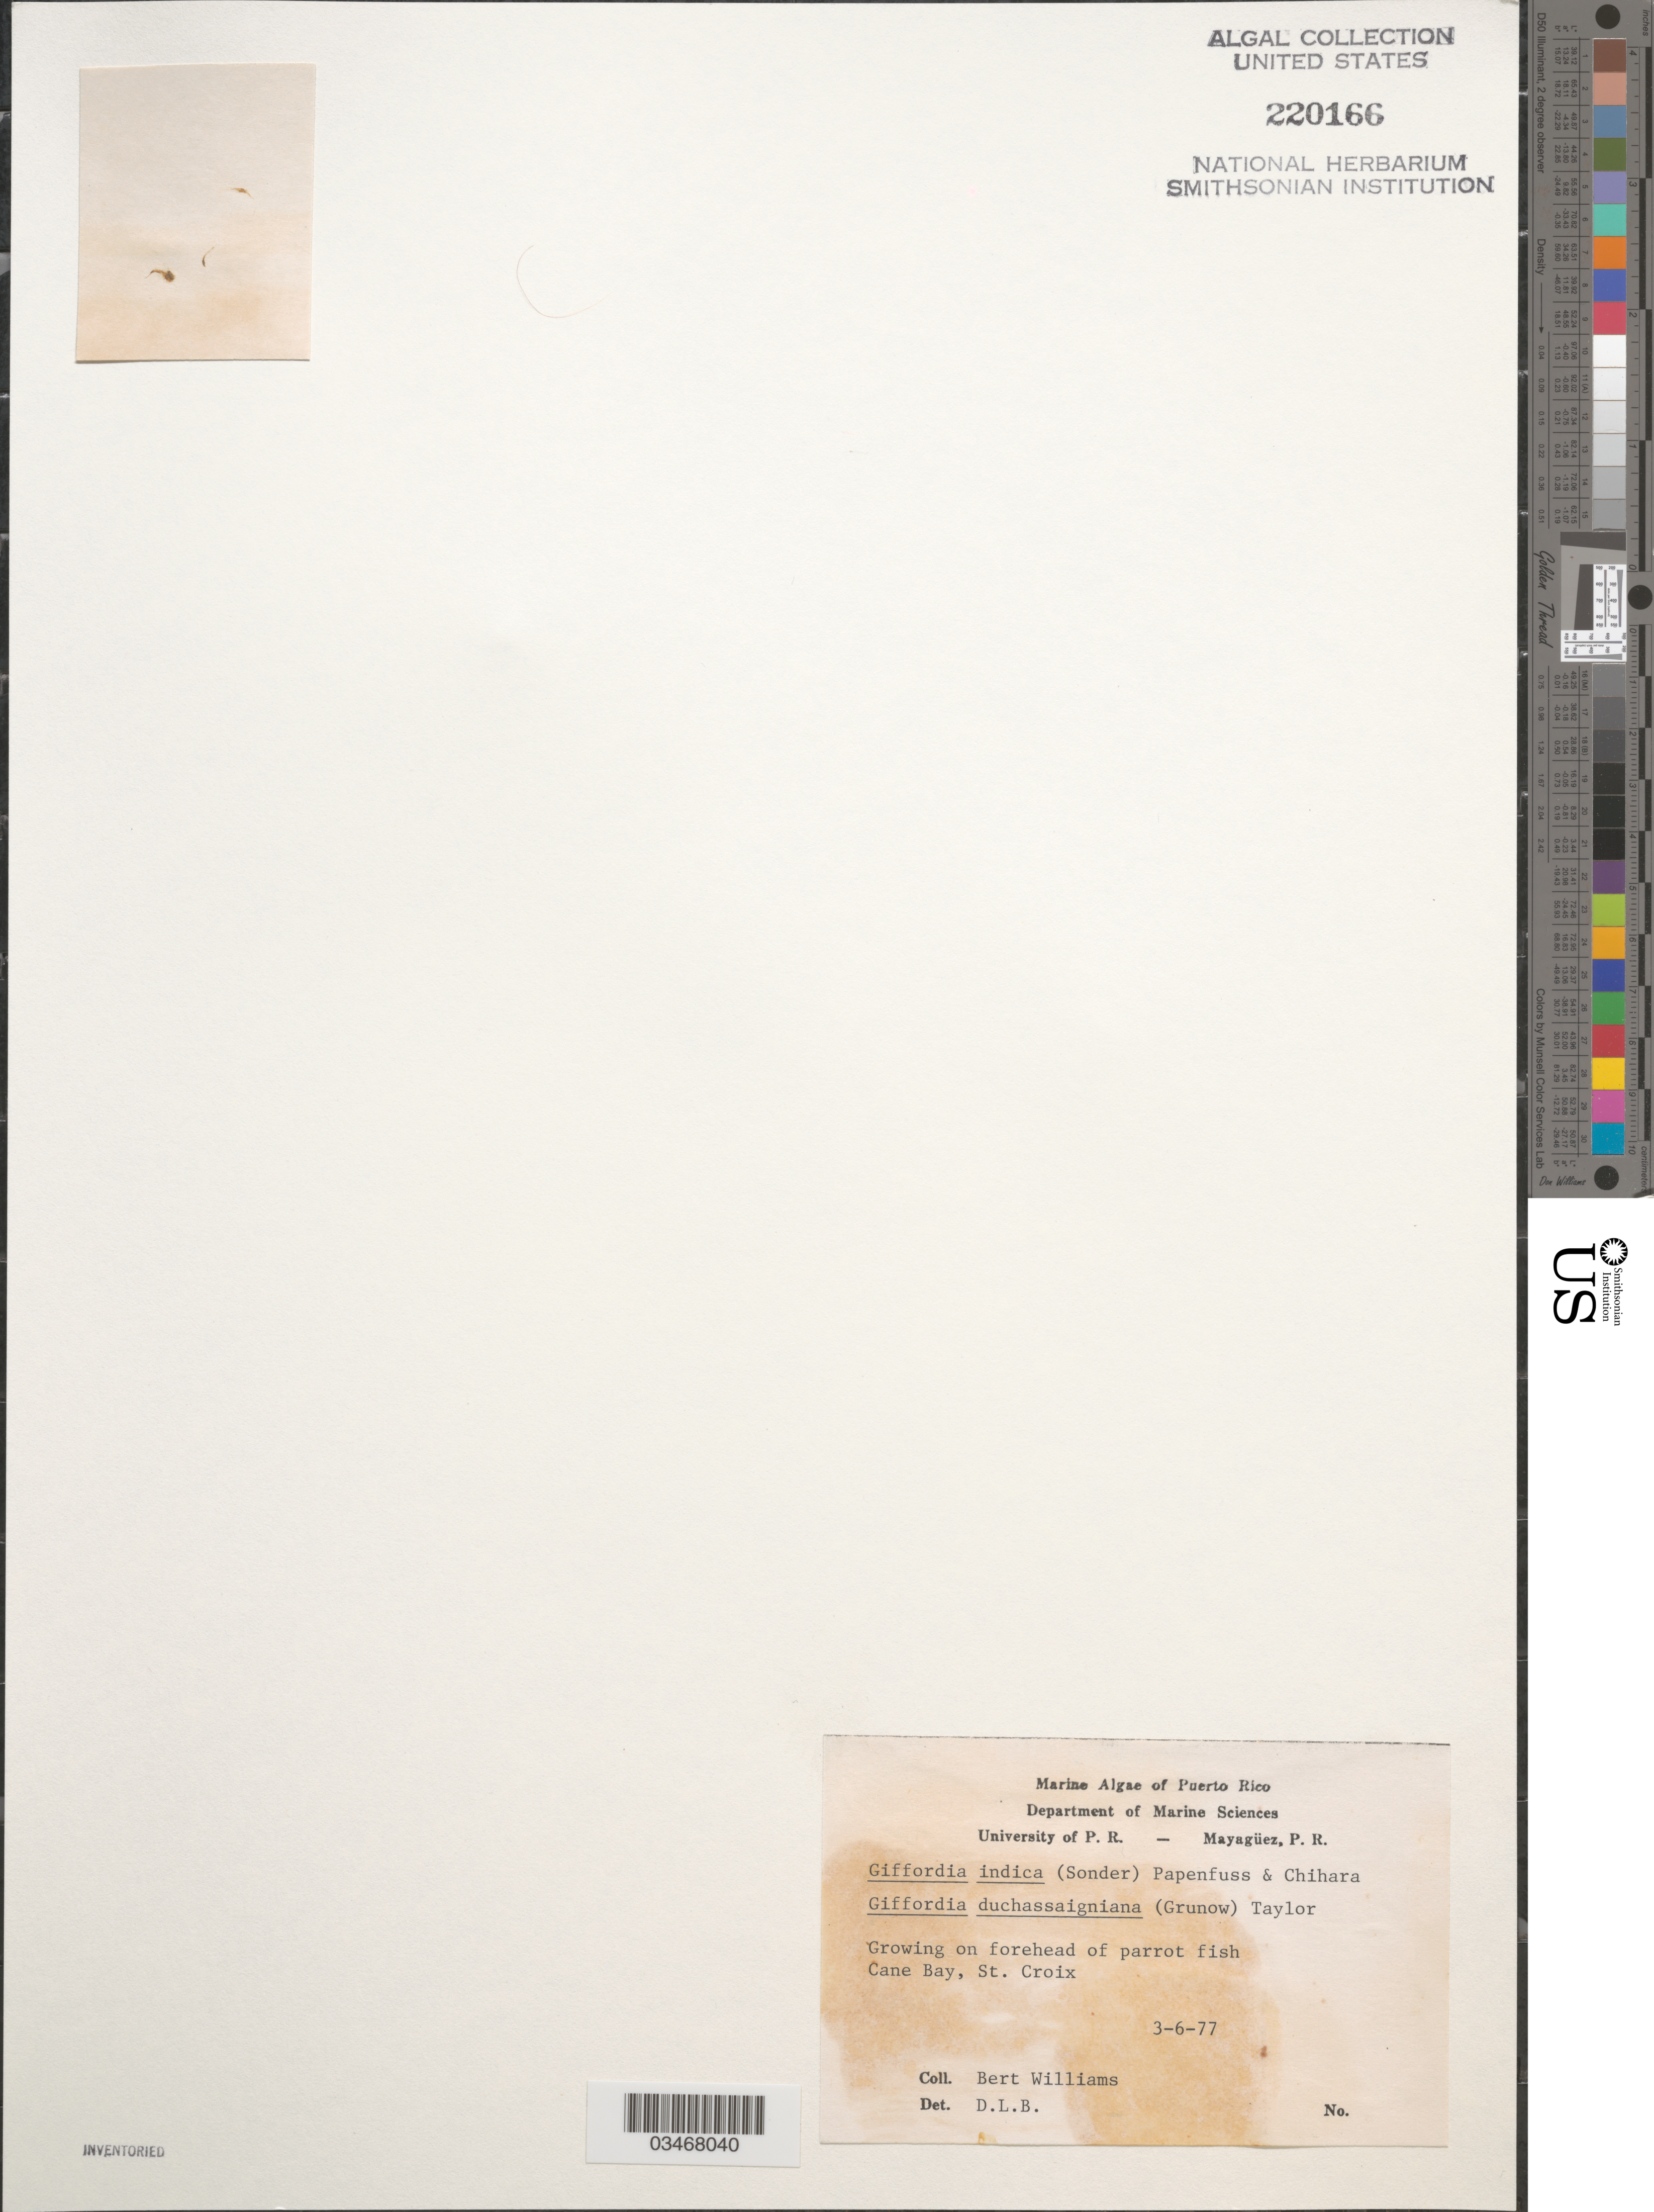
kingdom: Chromista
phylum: Ochrophyta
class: Phaeophyceae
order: Ectocarpales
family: Acinetosporaceae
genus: Feldmannia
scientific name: Feldmannia indica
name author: (O.G. Sond.) Womersley & A. Bailey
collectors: B. Williams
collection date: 1977-06-03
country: U.S. Virgin Islands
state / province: St. Croix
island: St. Croix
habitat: Growing on forehead of parrot fish.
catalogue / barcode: US 220166